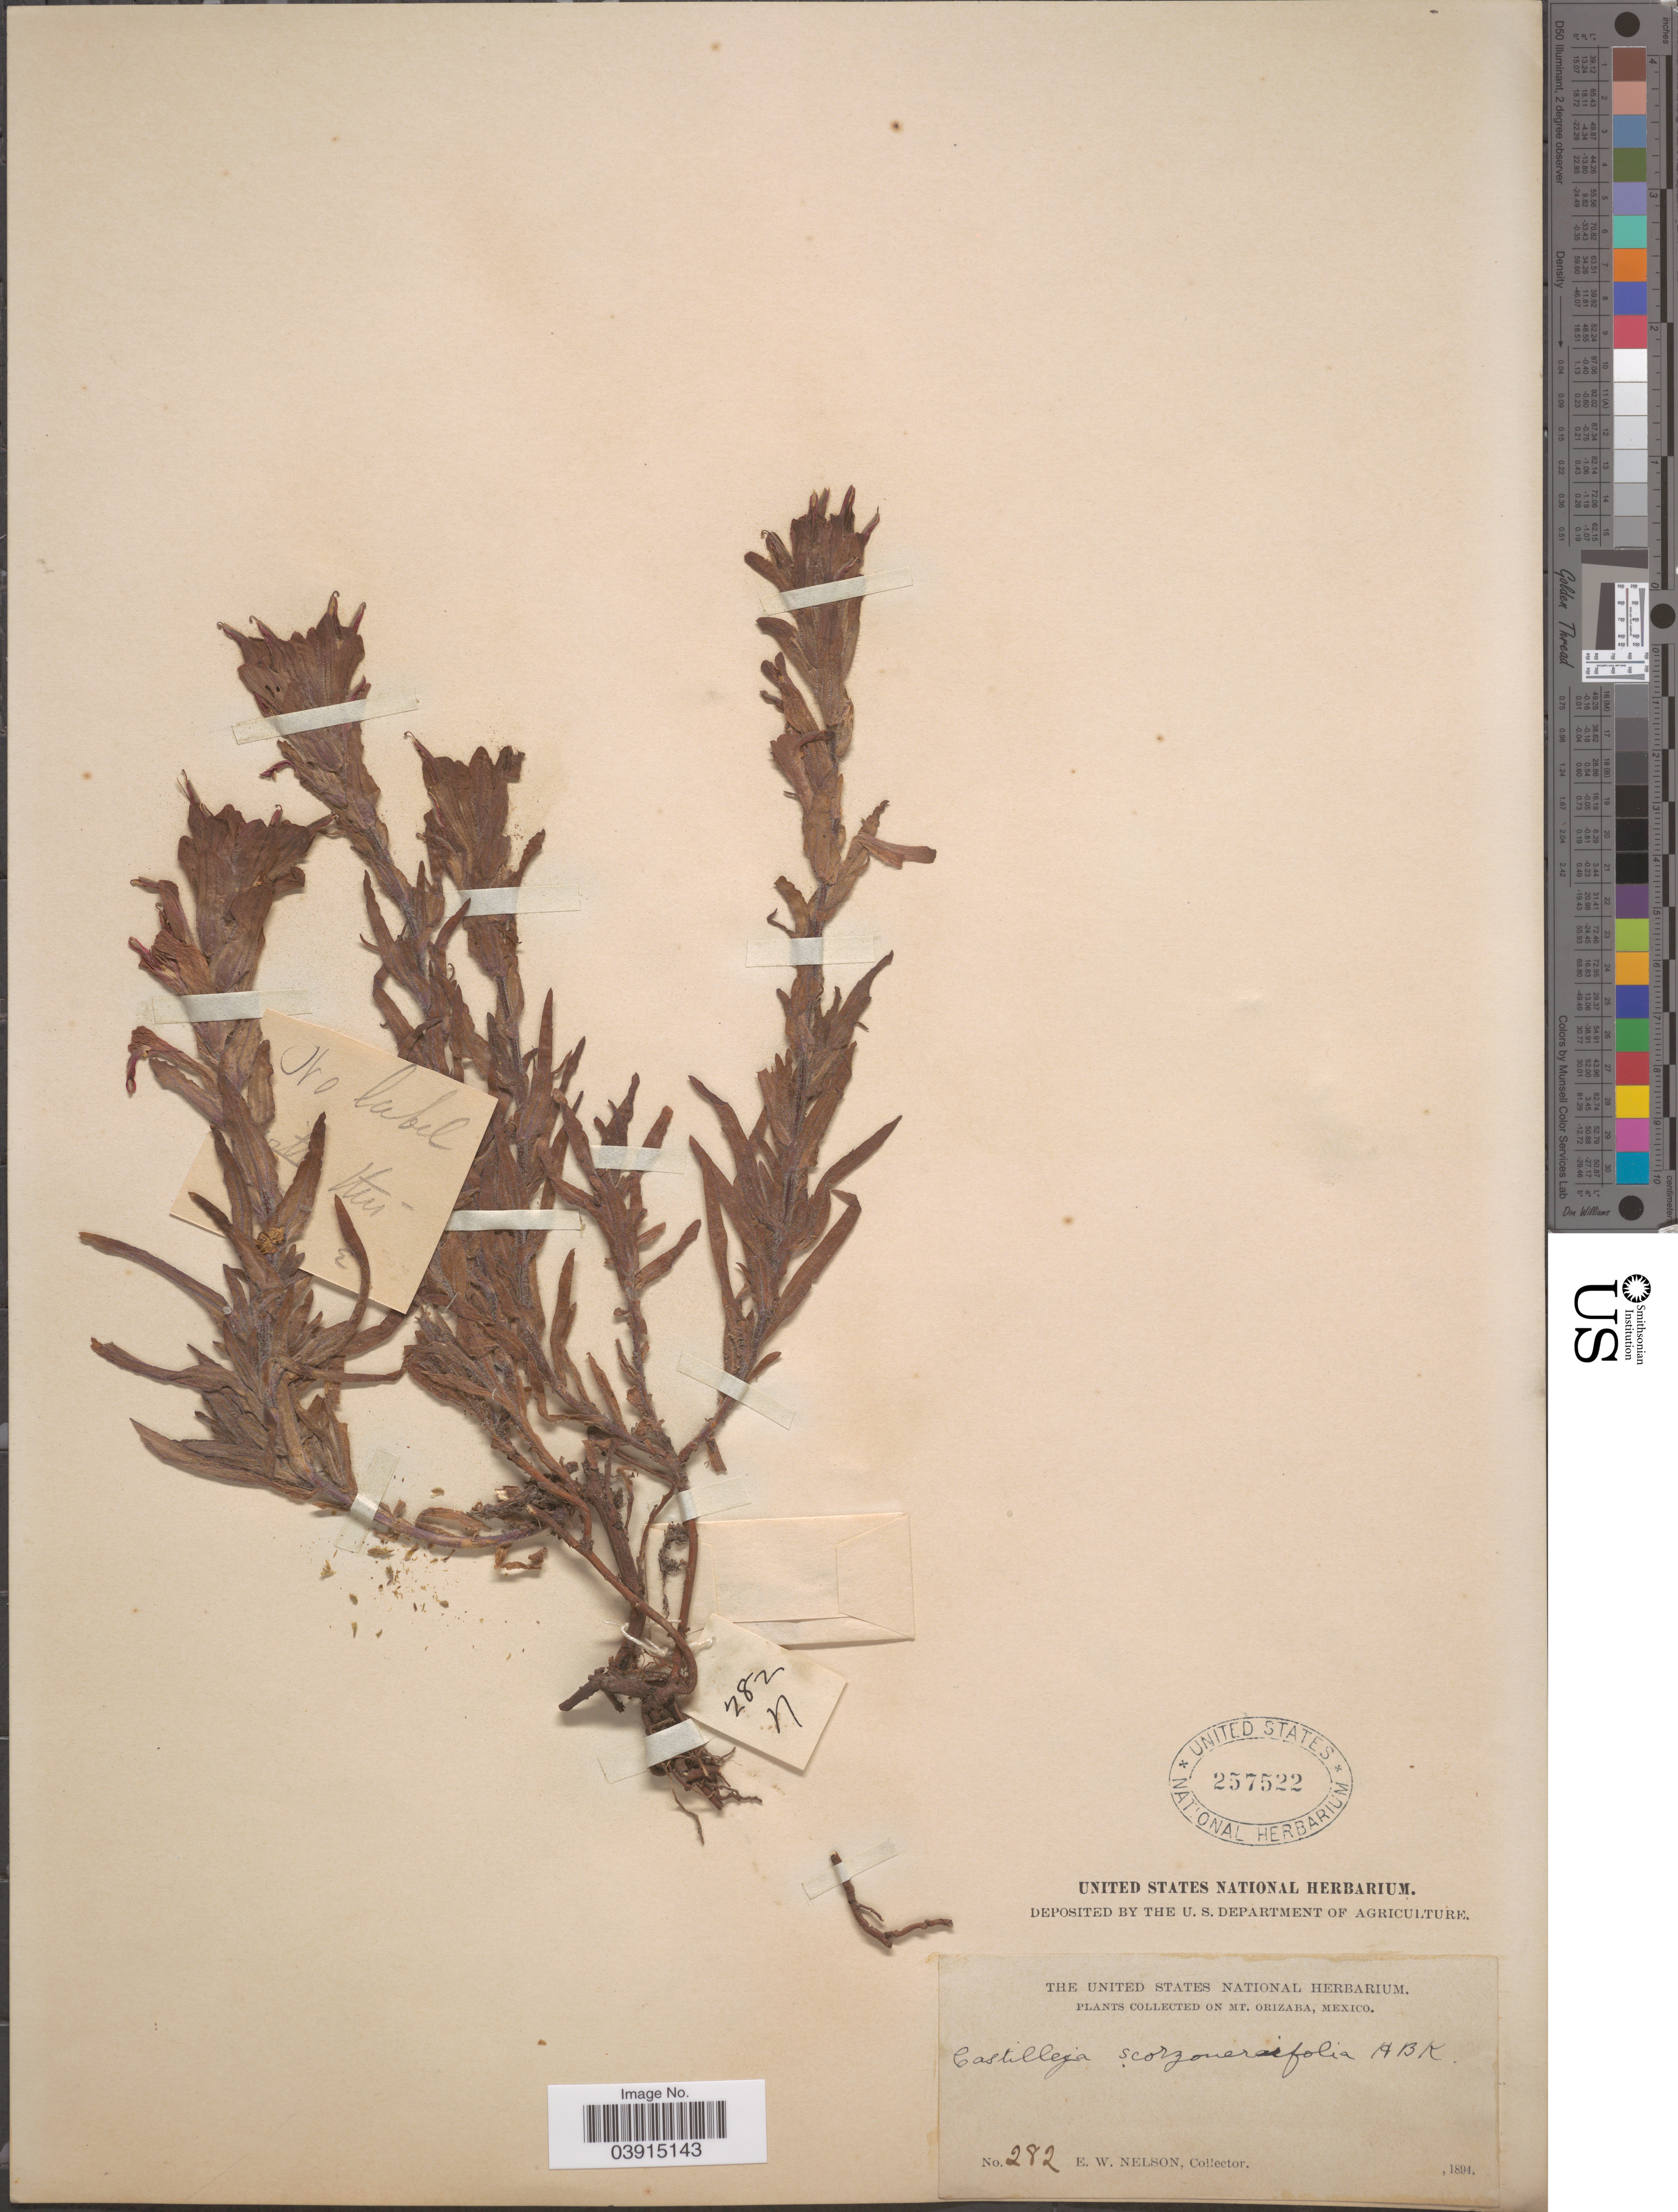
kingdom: Plantae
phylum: Tracheophyta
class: Magnoliopsida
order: Lamiales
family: Orobanchaceae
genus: Castilleja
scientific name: Castilleja falcata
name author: Eastw.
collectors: E. W. Nelson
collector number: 282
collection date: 1894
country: Mexico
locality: On Mt. Orizaba.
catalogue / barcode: US 257522